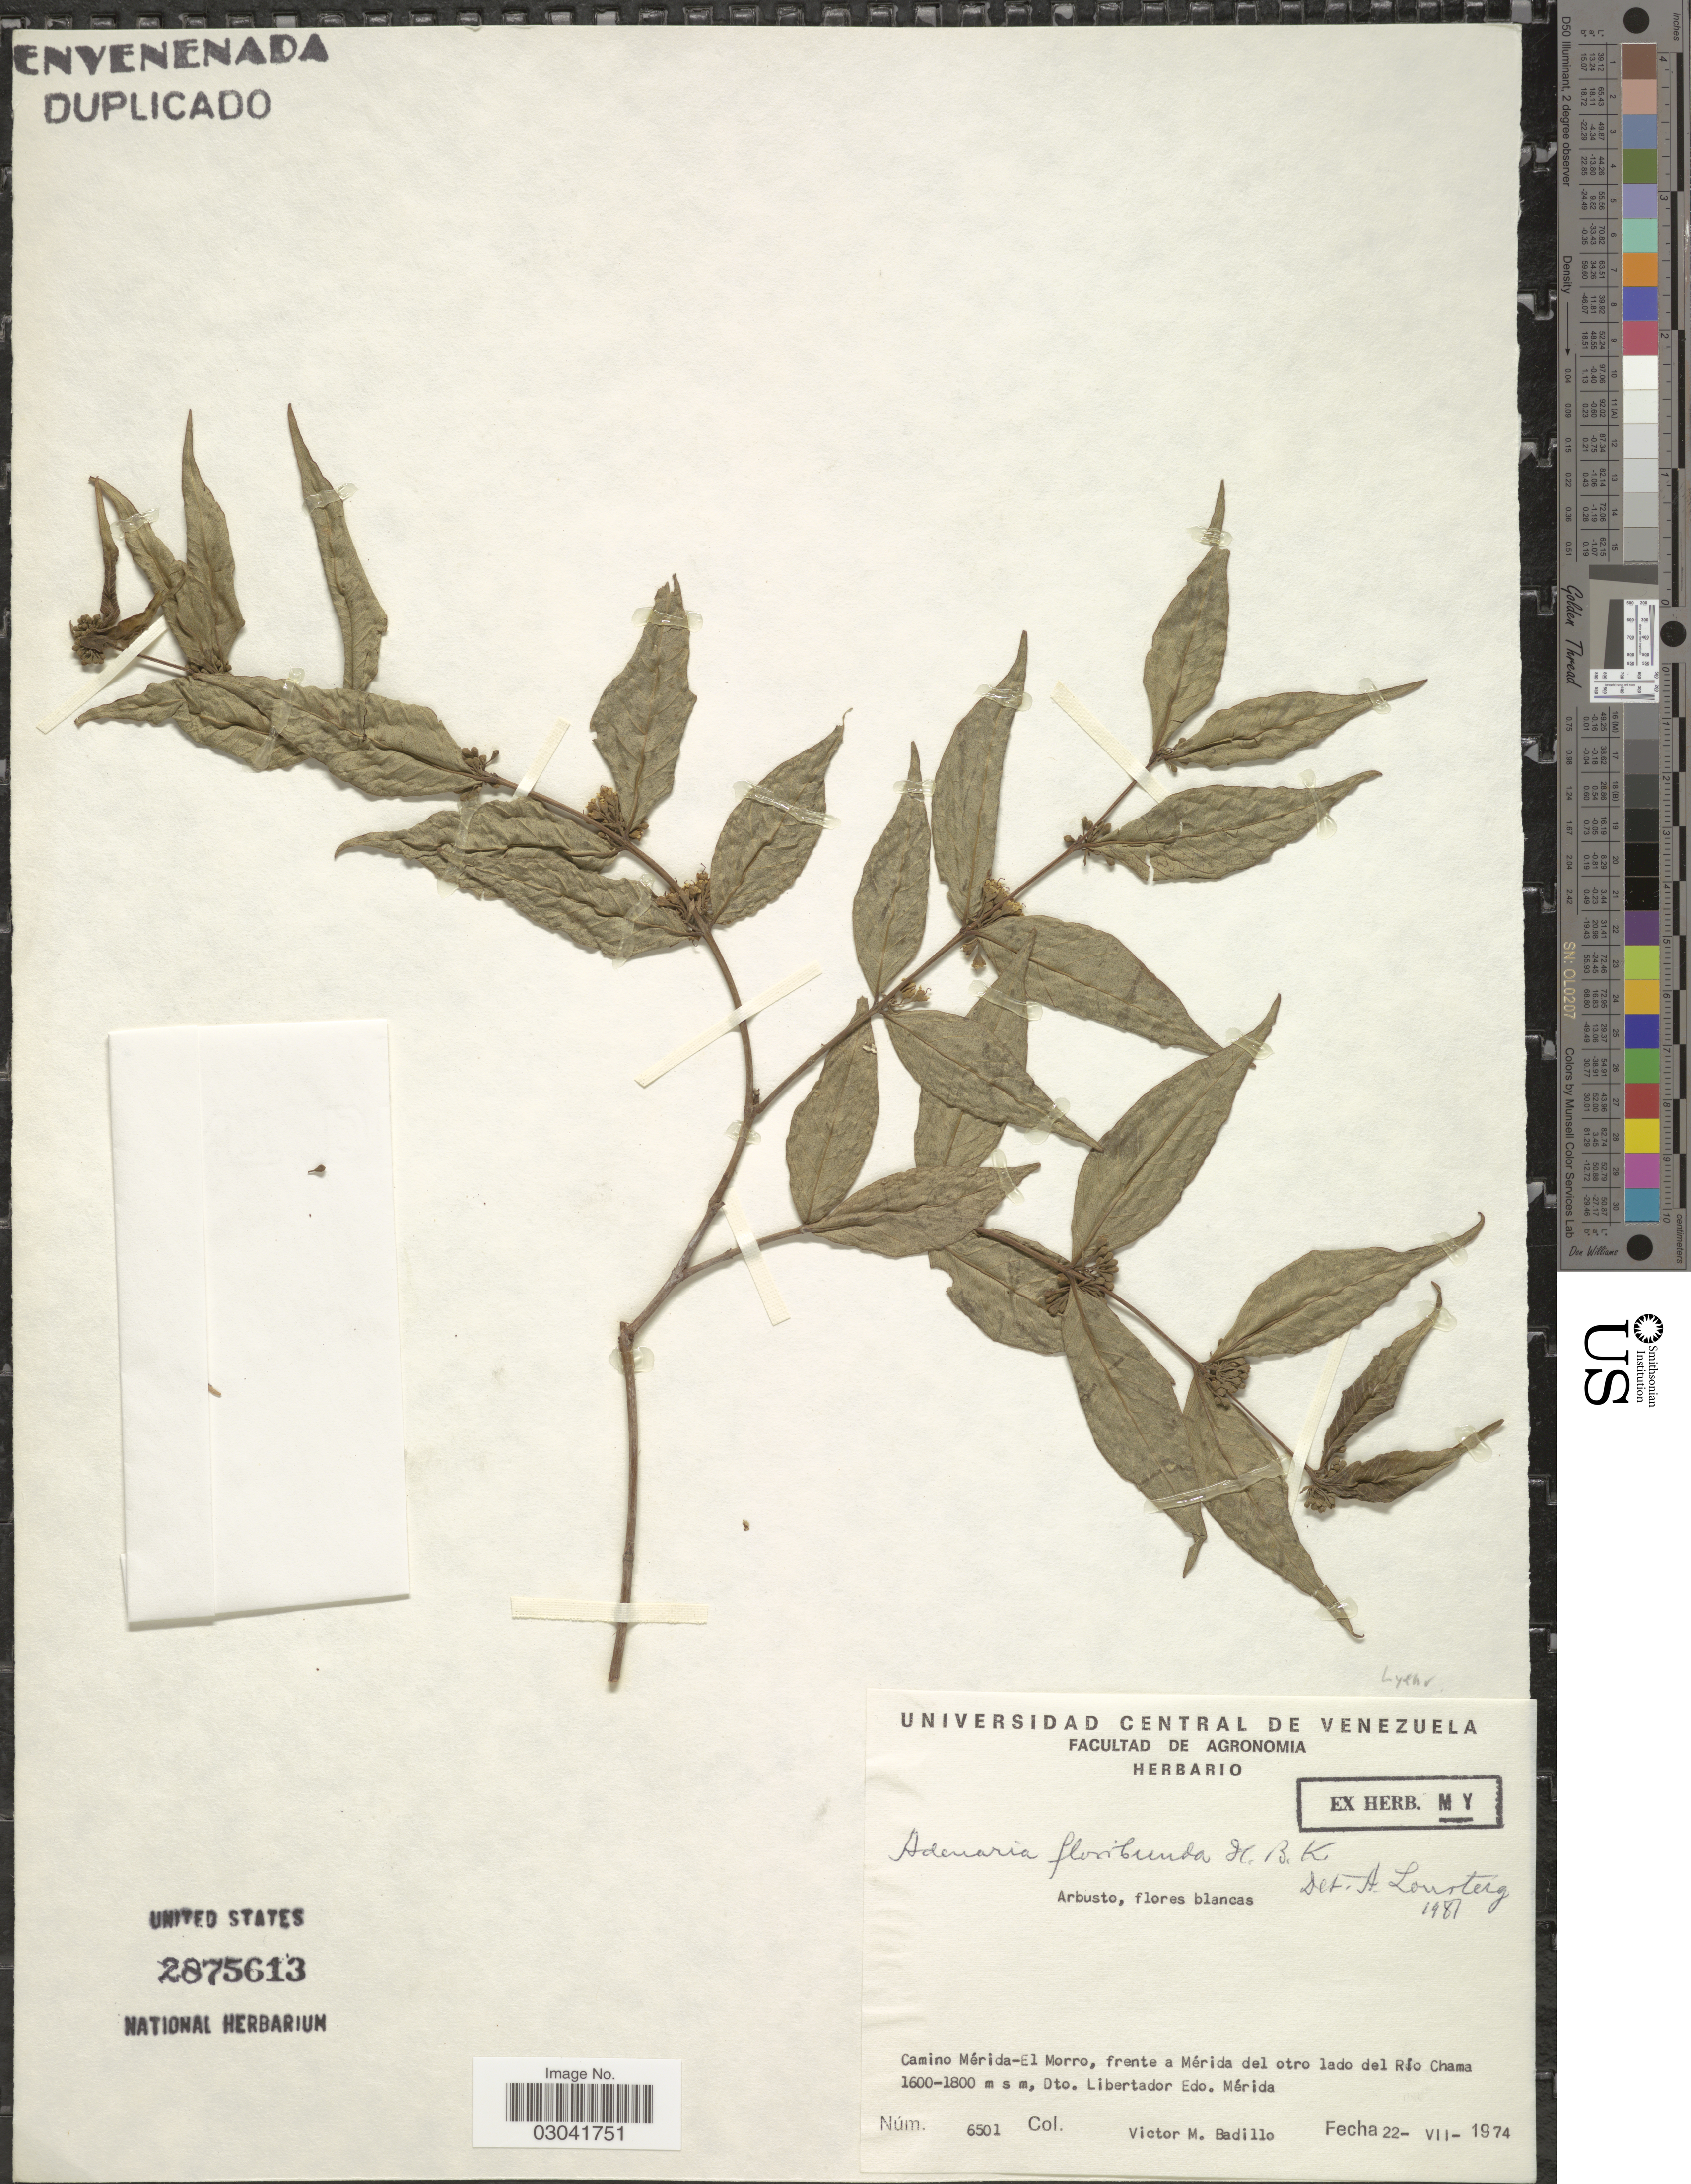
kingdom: Plantae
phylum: Tracheophyta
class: Magnoliopsida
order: Myrtales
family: Lythraceae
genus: Adenaria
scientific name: Adenaria floribunda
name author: Kunth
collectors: V. Badillo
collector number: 6501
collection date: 1974-07-22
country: Venezuela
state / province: Mérida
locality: Camino Mérida-El Morro, frente a Mérida del otro lado del Río Chama. Dto. Libertador Edo. Mérida.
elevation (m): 1600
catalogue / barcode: US 2875613